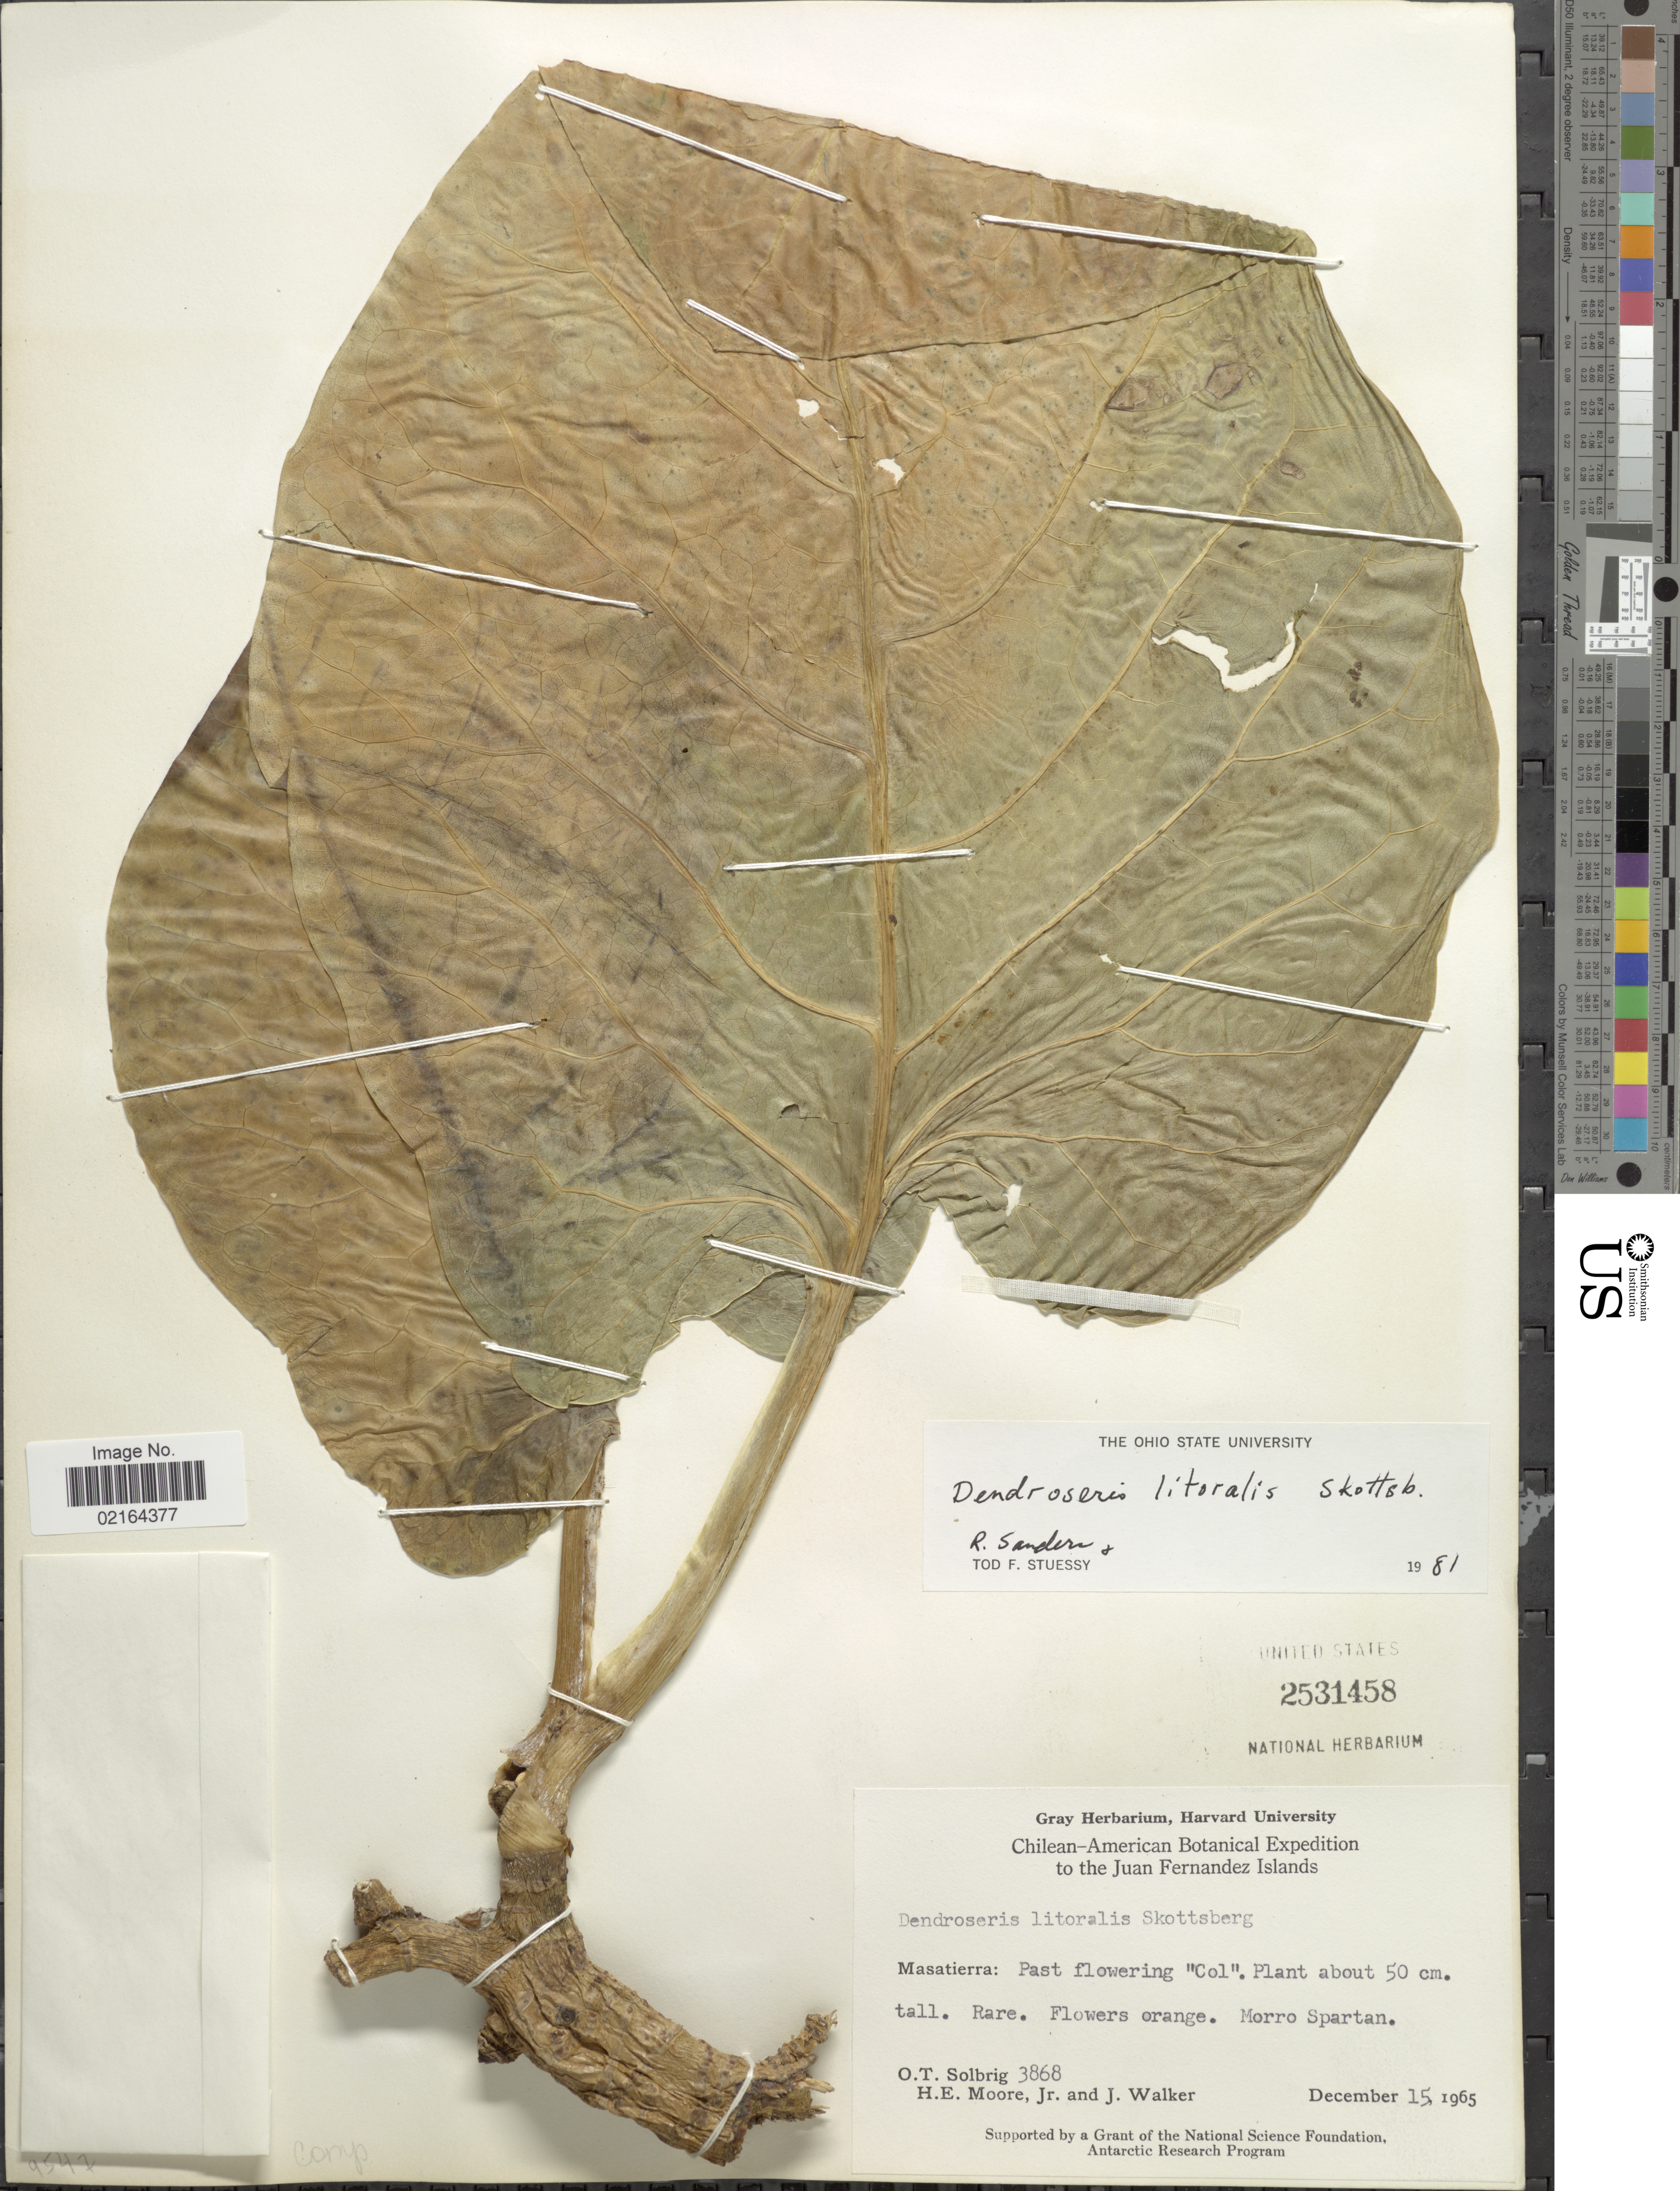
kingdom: Plantae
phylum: Tracheophyta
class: Magnoliopsida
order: Asterales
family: Asteraceae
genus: Sonchus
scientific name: Sonchus littoralis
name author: (Kirk) Allan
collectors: O. T. Solbrig, H. Moore & J. Walker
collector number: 3868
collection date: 1965-12-15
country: Chile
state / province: Valparaíso (V)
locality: Juan Fernandez islands, Masatierra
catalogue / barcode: US 2531458